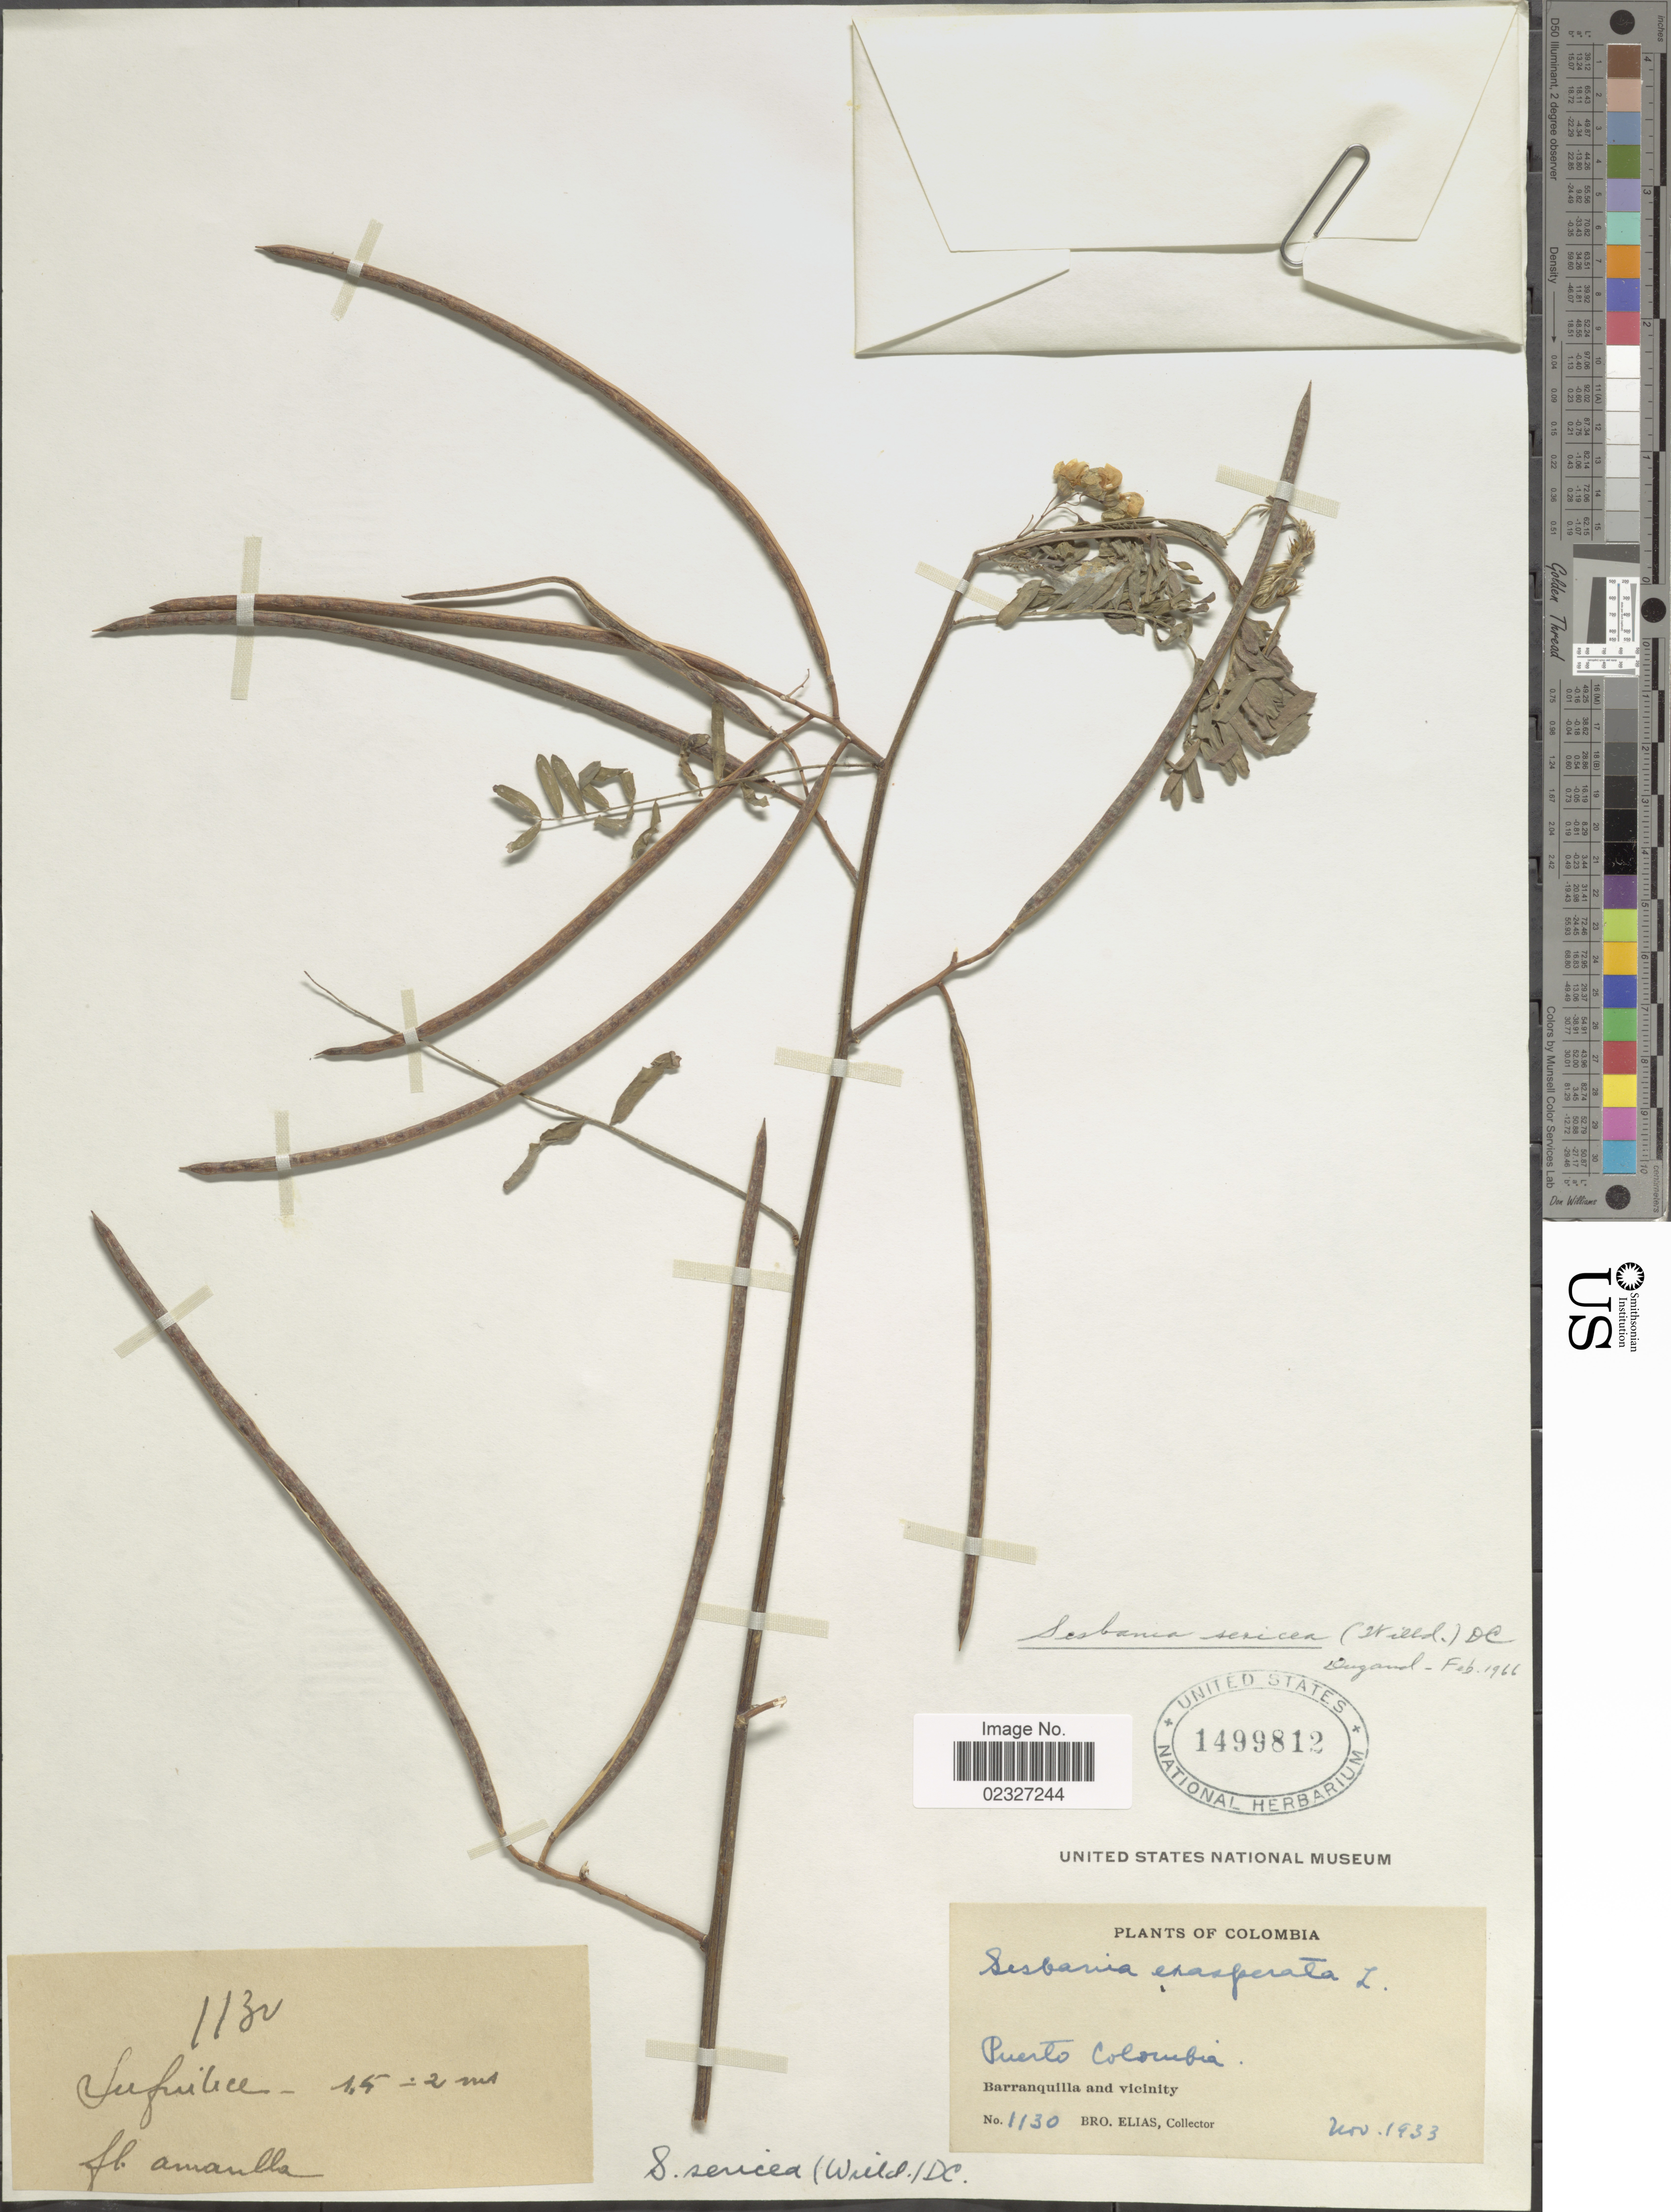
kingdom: Plantae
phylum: Tracheophyta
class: Magnoliopsida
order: Fabales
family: Fabaceae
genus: Sesbania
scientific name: Sesbania sericea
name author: (Willd.) Link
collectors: Bro. Elias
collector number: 1130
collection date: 1933-11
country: Colombia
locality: Puerto Colombia, Barranquilla and Vicinity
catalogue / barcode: US 1499812